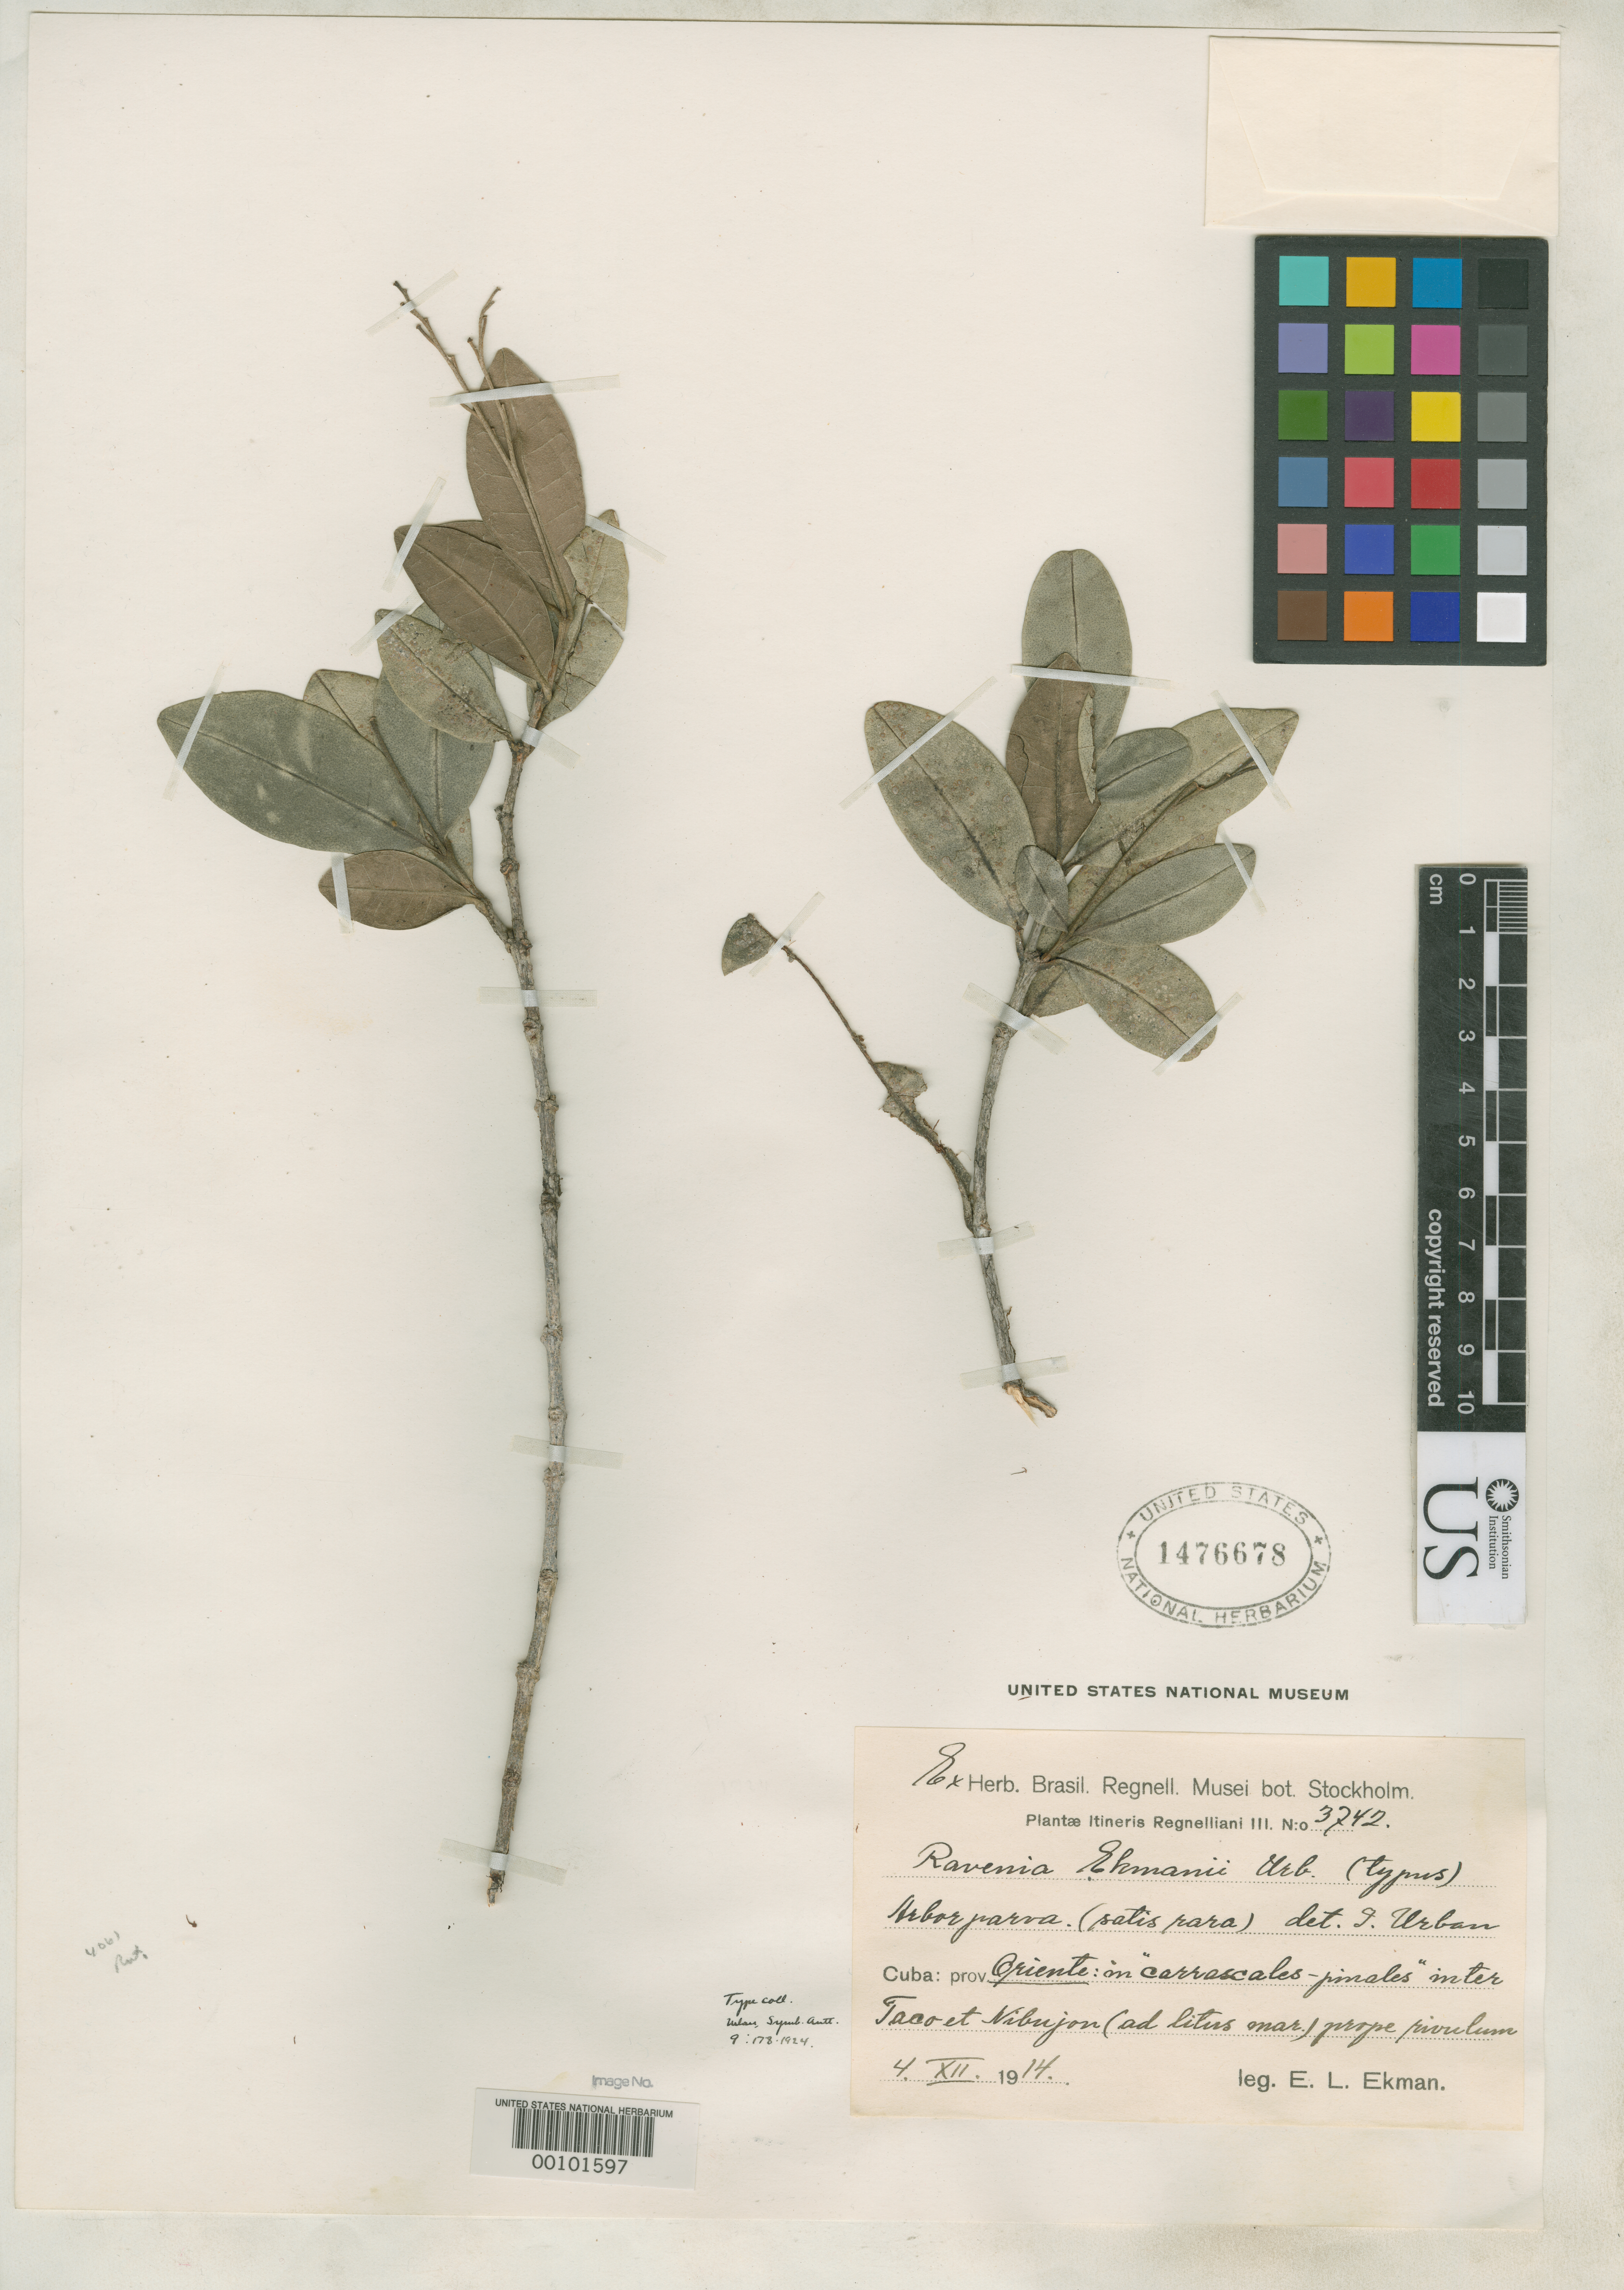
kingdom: Plantae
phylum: Tracheophyta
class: Magnoliopsida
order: Sapindales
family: Rutaceae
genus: Ravenia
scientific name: Ravenia ekmanii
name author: Urb.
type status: Isotype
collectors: E. L. Ekman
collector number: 3742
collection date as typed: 04 Dec 1914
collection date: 1914-12-04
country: Cuba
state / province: Oriente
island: Greater Antilles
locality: Between Taco & Nibujon.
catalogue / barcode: US 1476678